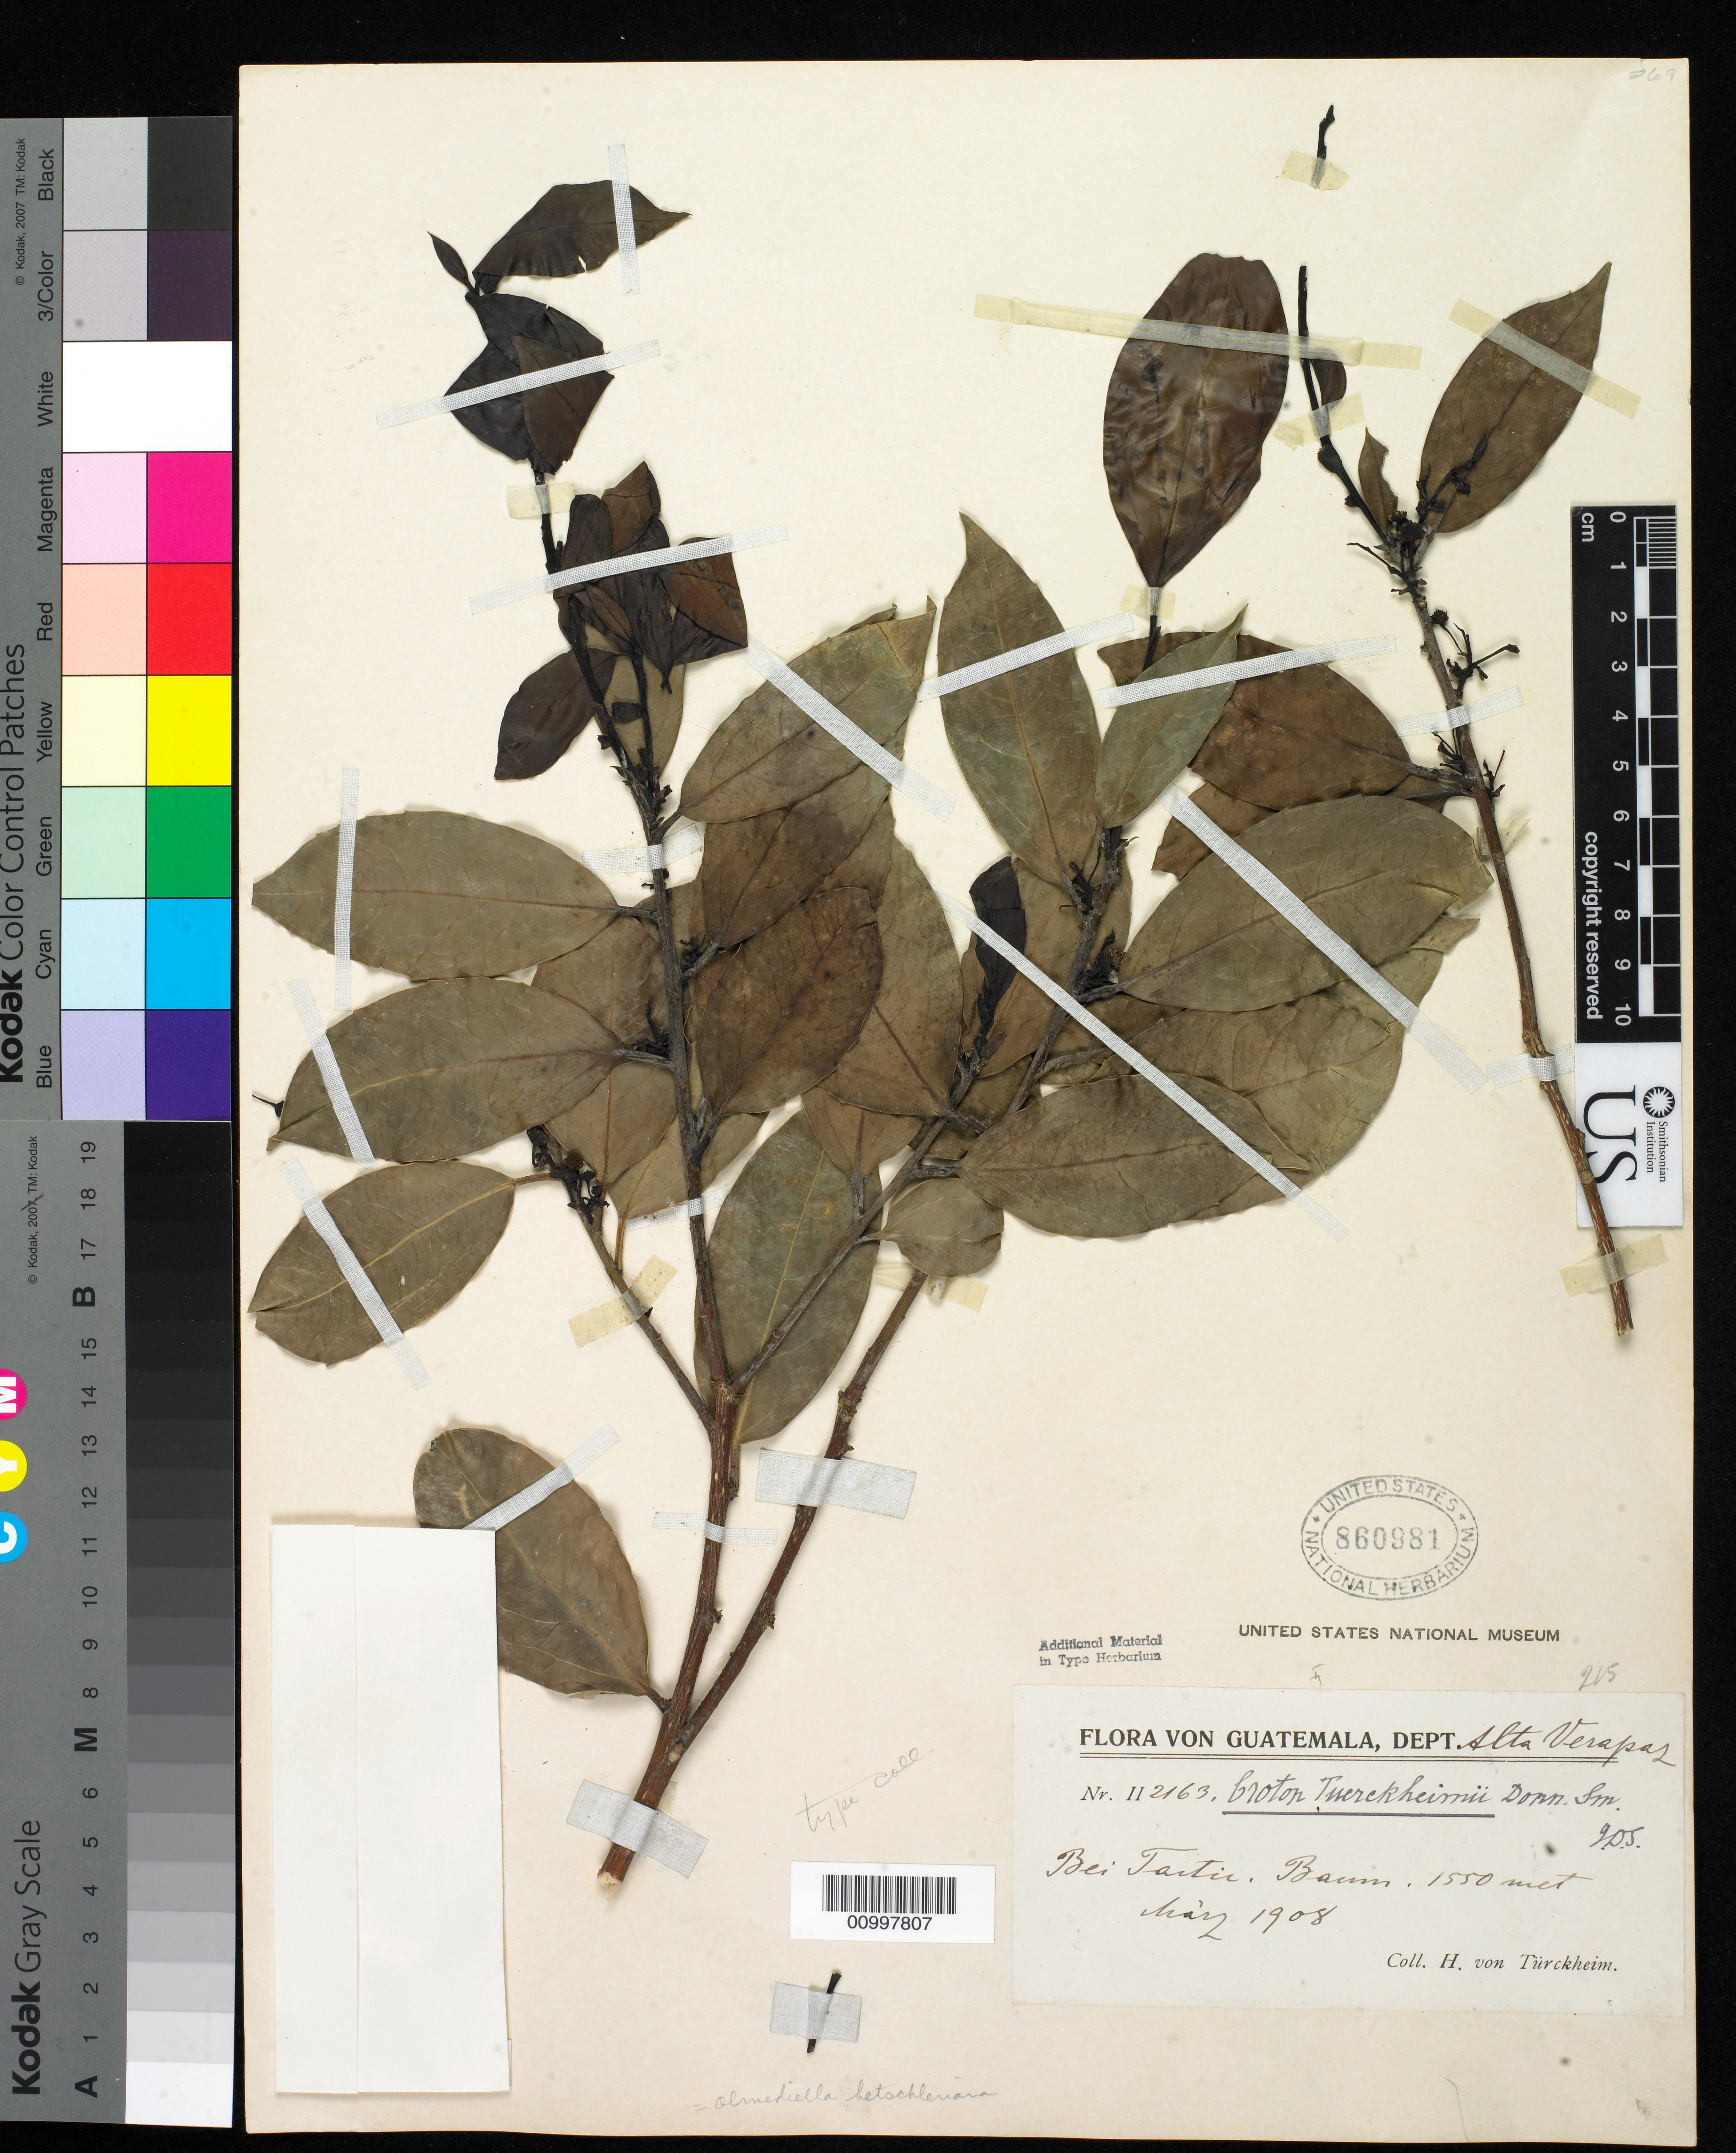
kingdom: Plantae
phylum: Tracheophyta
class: Magnoliopsida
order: Malpighiales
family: Euphorbiaceae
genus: Croton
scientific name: Croton tuerckheimii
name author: Donn. Sm.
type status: Type Collection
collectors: H. von Türckheim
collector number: II 2163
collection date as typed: May 1908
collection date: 1908-03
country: Guatemala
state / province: Alta Verapaz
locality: Bei Tactic, Baum.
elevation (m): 1550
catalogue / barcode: US 860981